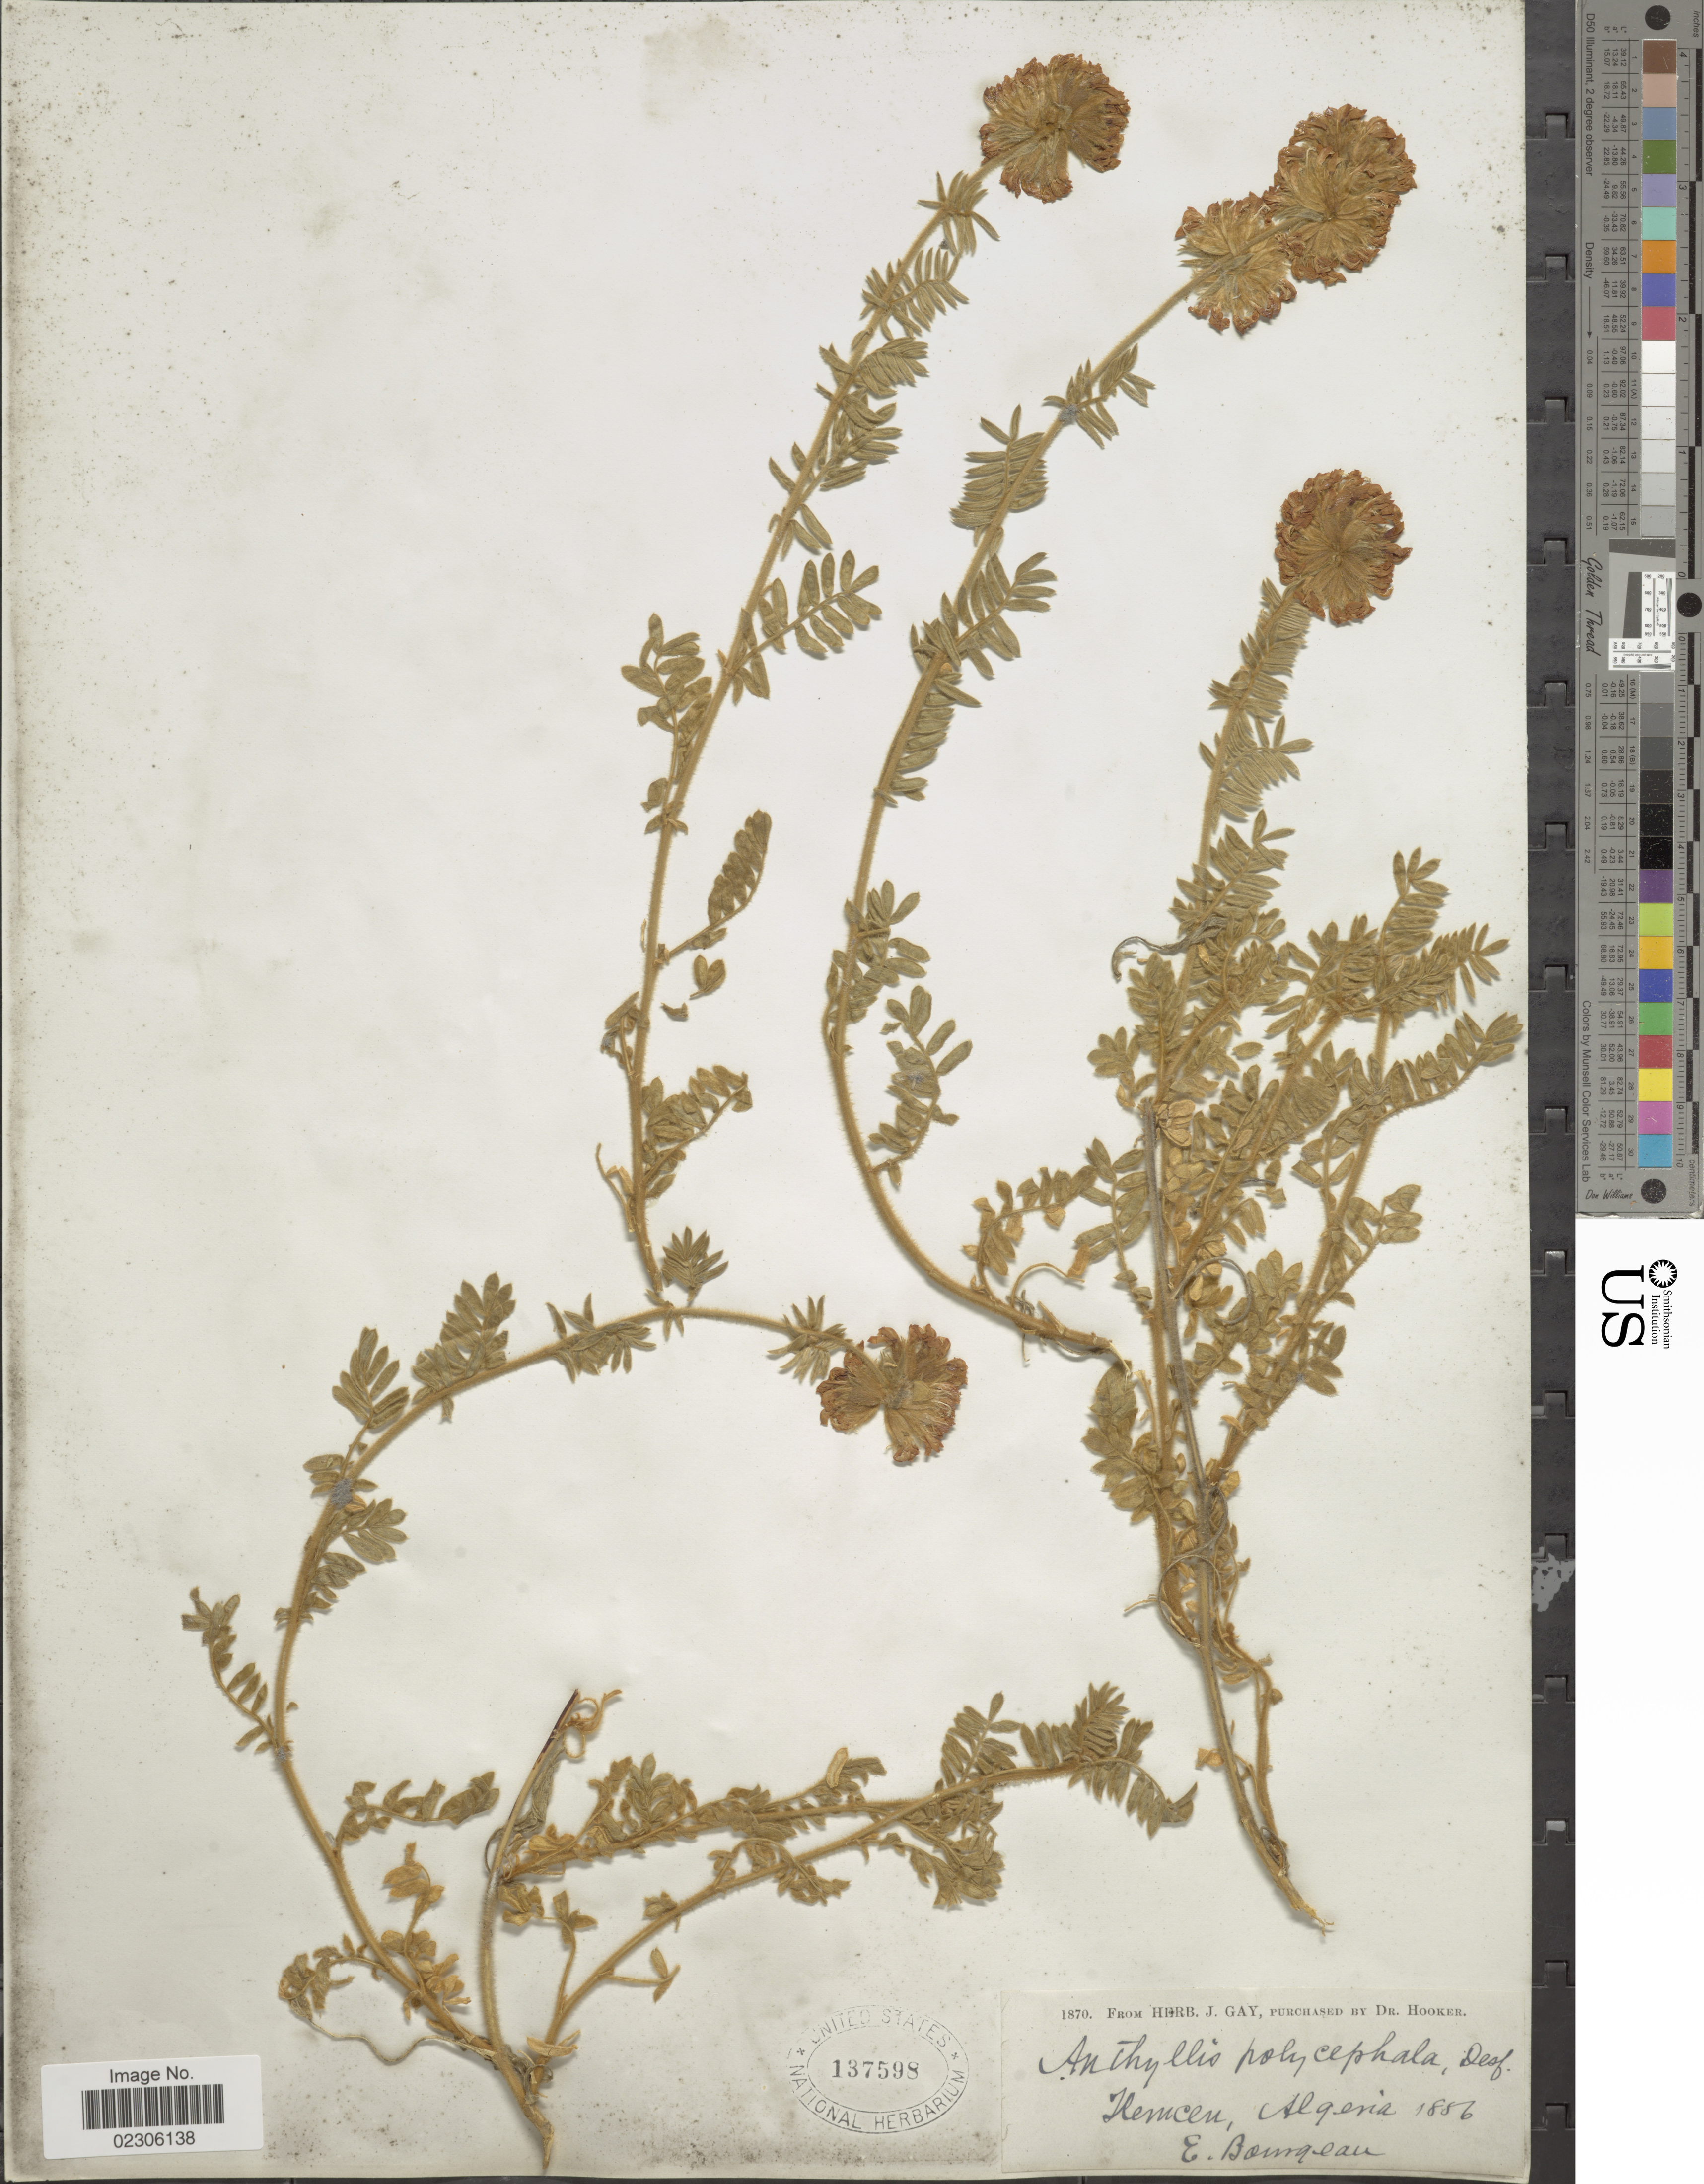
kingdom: Plantae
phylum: Tracheophyta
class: Magnoliopsida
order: Fabales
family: Fabaceae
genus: Anthyllis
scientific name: Anthyllis polycephala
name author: Desf.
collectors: E. Bourgeau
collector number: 1870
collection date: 1886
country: Algeria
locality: Hemcen, Algeria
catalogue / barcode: US 137598